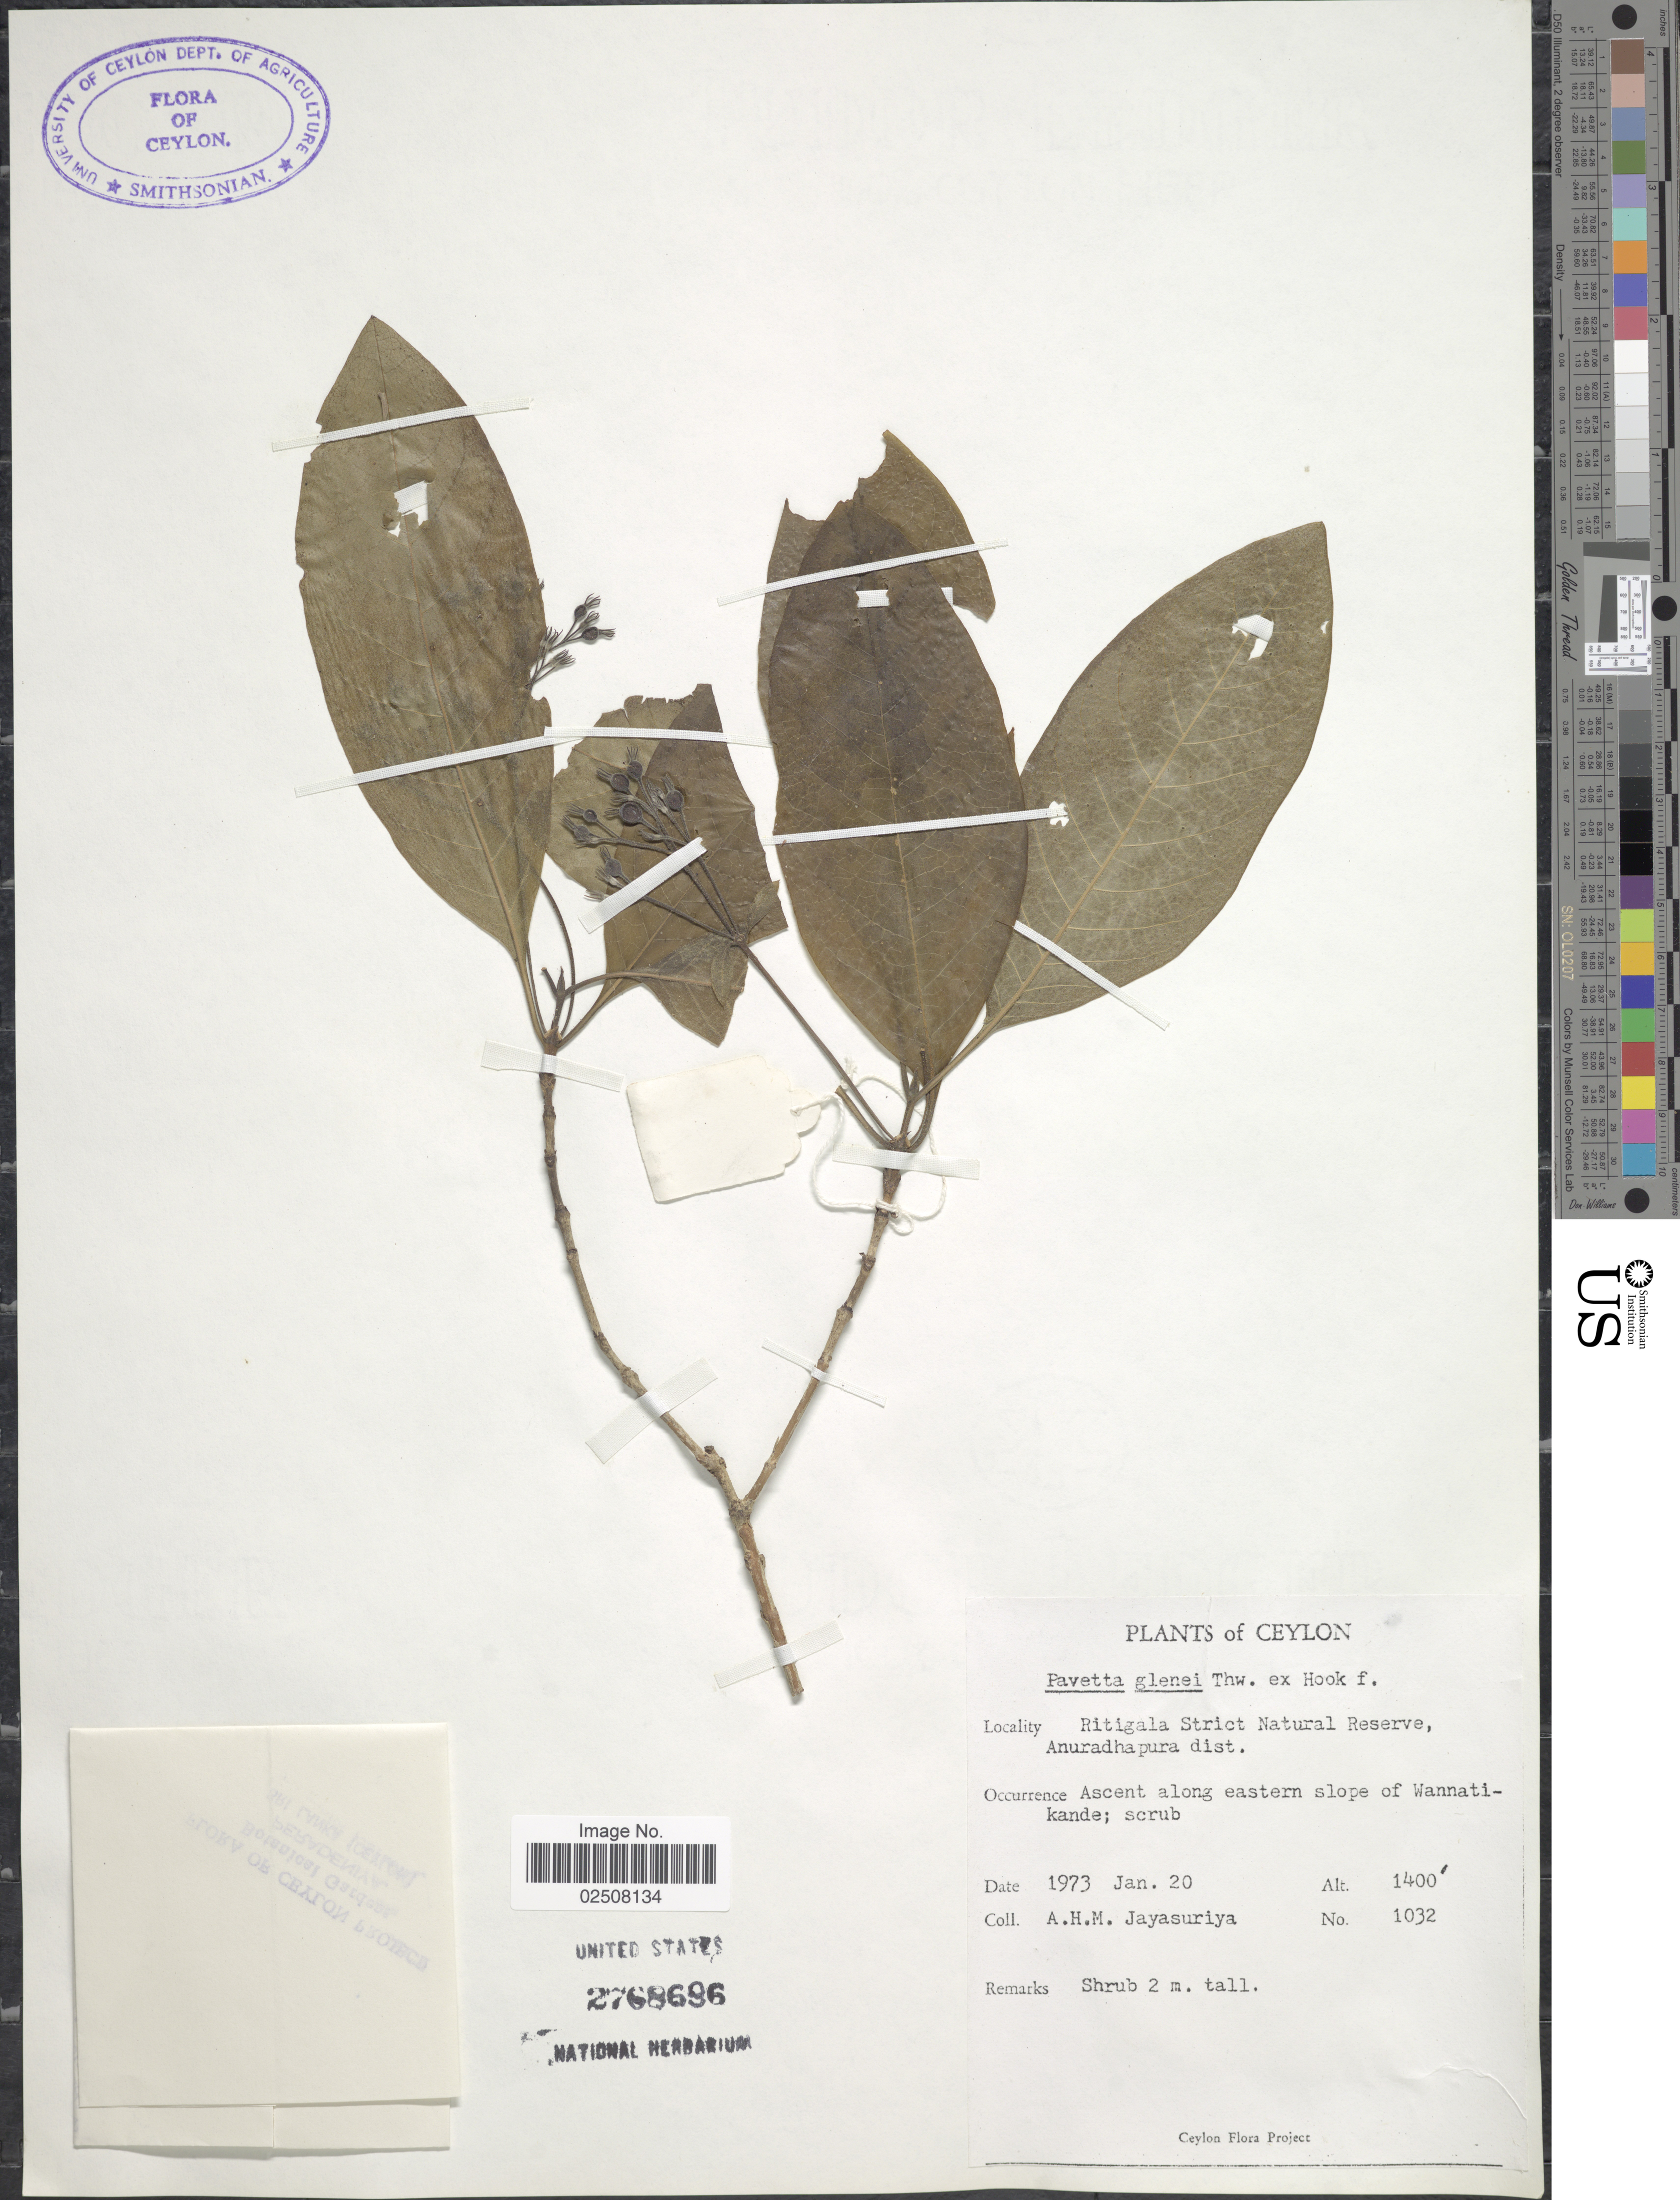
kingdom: Plantae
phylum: Tracheophyta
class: Magnoliopsida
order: Gentianales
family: Rubiaceae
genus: Pavetta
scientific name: Pavetta gleniei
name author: Thwaites ex Hook. f.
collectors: A. H. Jayasuriya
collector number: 1032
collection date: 1973-01-20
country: Sri Lanka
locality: Ceylon, Ritigala Strict Natural Reserve, Anuradhapura dist, Ascent along eastern slope of Wannatikande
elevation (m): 427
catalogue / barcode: US 2768696